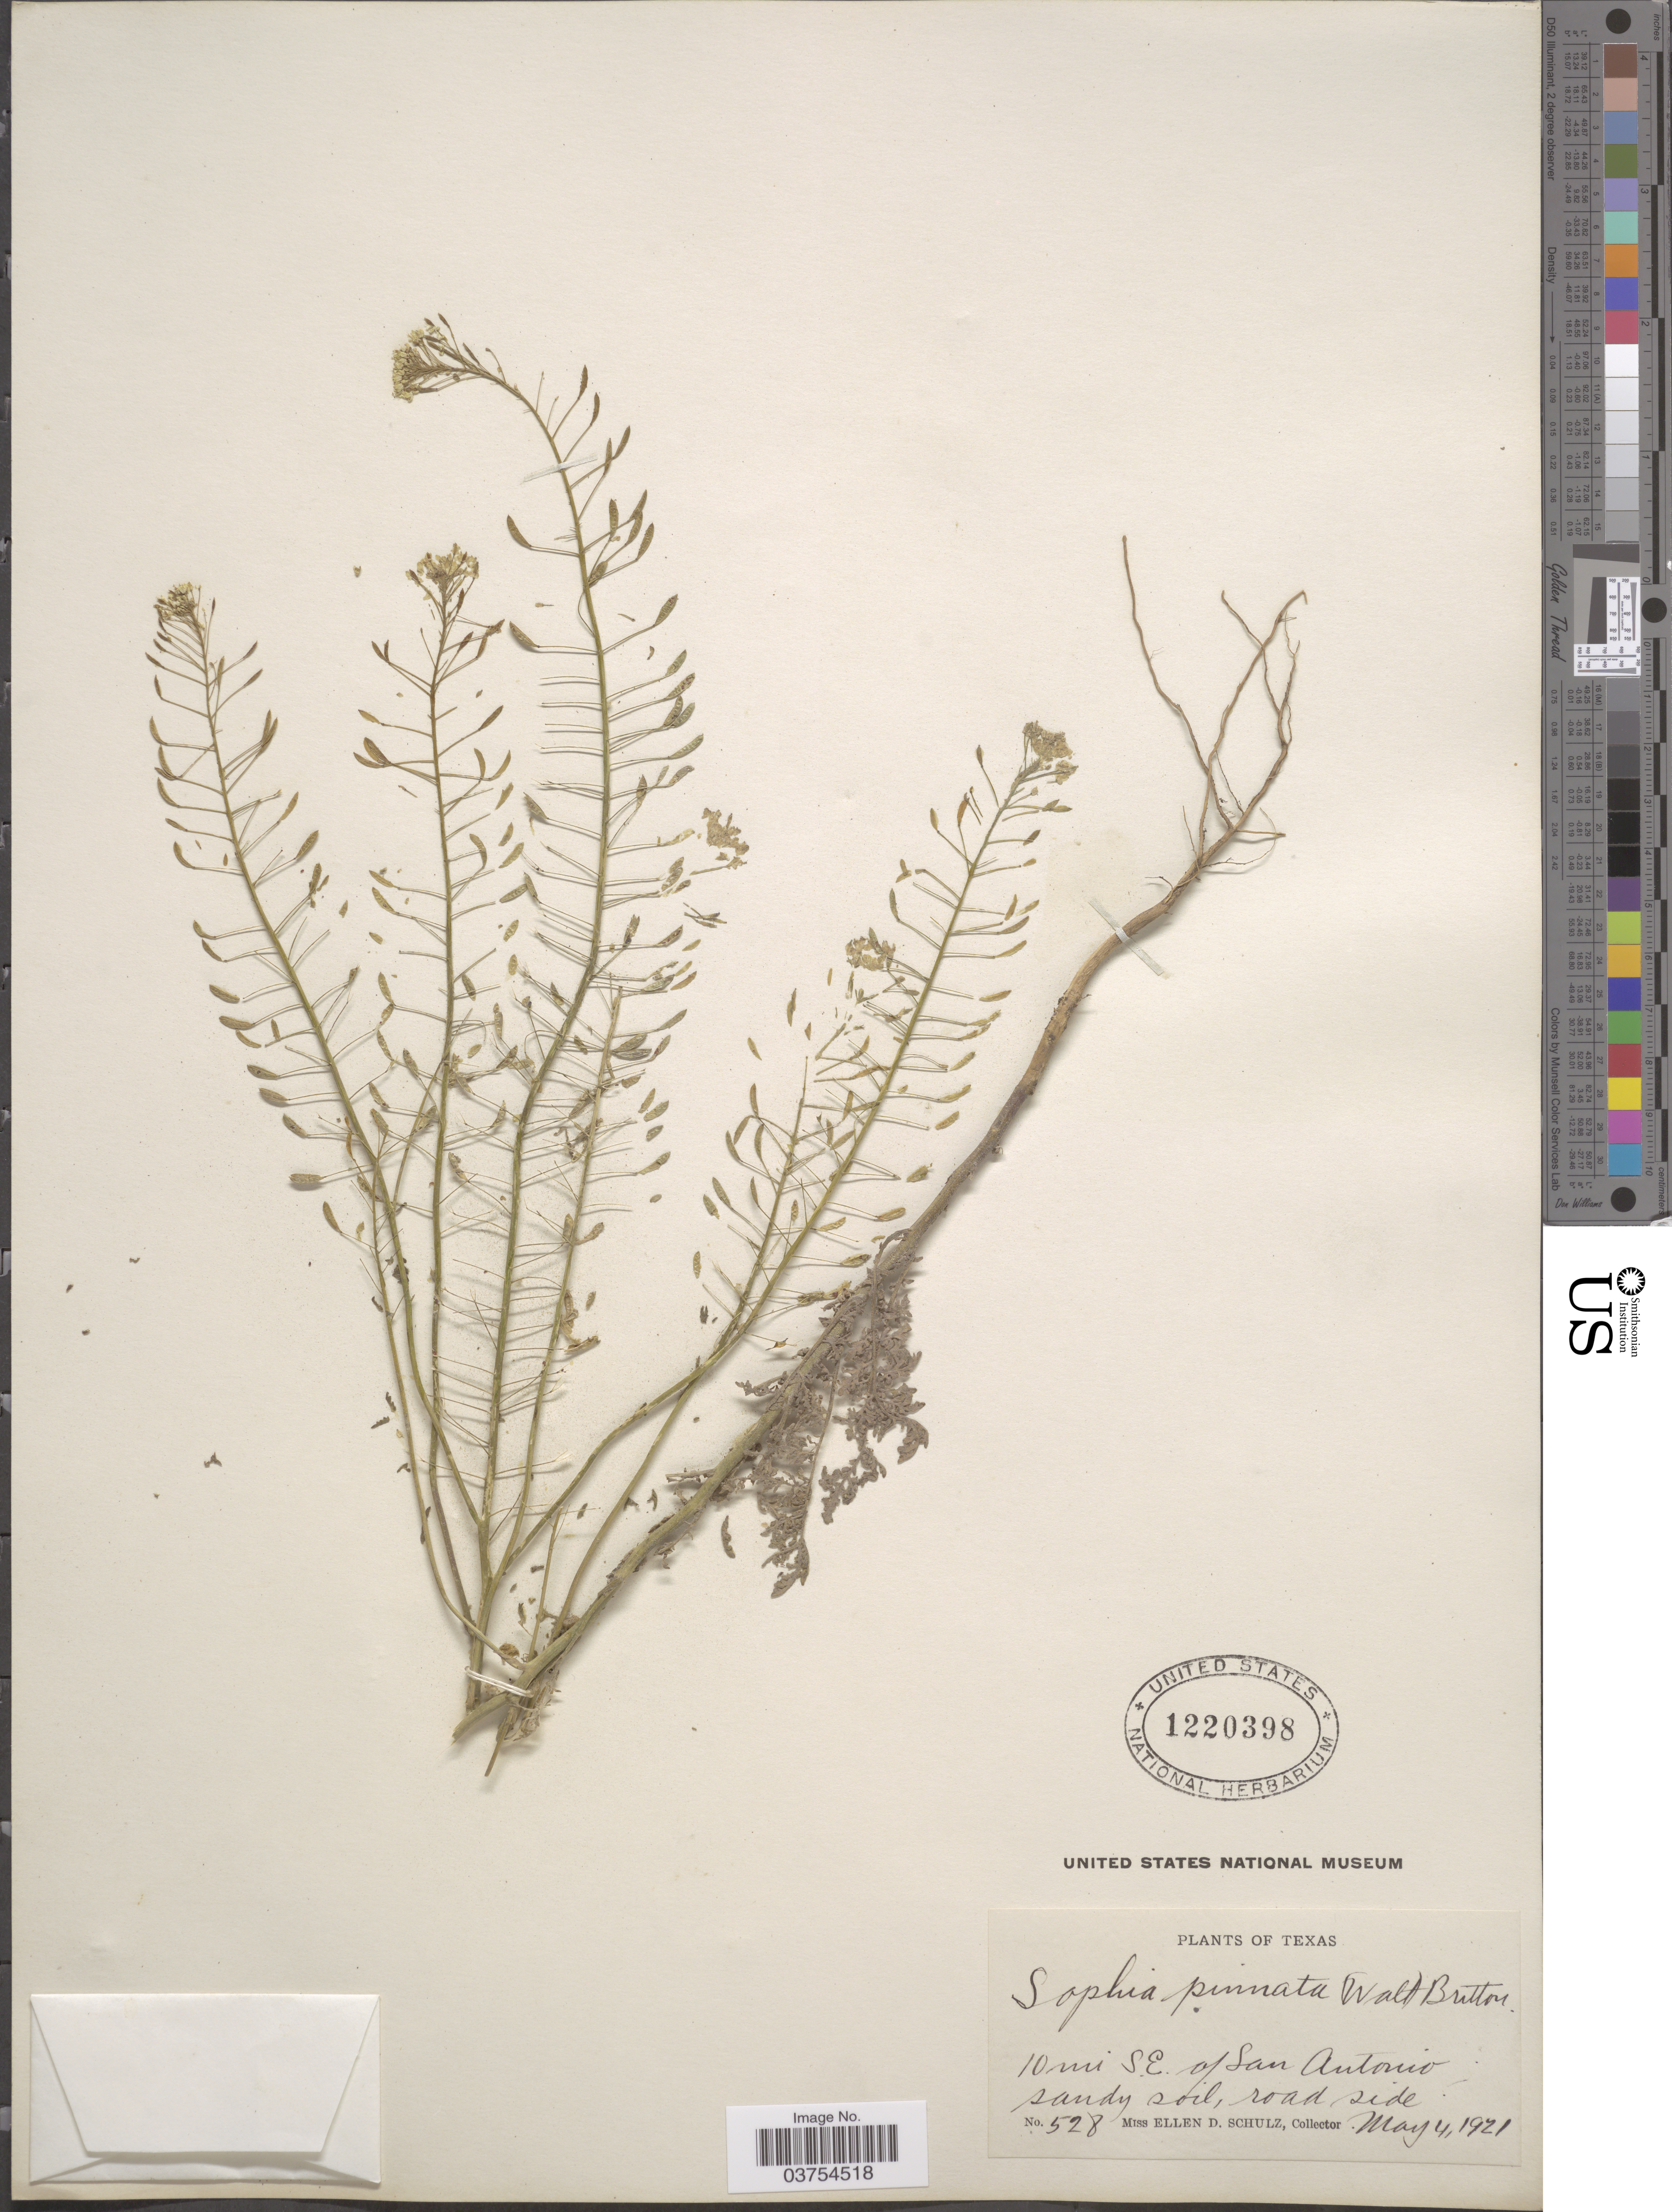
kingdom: Plantae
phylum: Tracheophyta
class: Magnoliopsida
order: Brassicales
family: Brassicaceae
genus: Descurainia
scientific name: Descurainia pinnata subsp. typica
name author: (C.A. Mey.) Detling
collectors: E. D. Schulz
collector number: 528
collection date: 1921-05-04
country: United States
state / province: Texas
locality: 10 mi S.E. of San Antonio.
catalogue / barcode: US 1220398